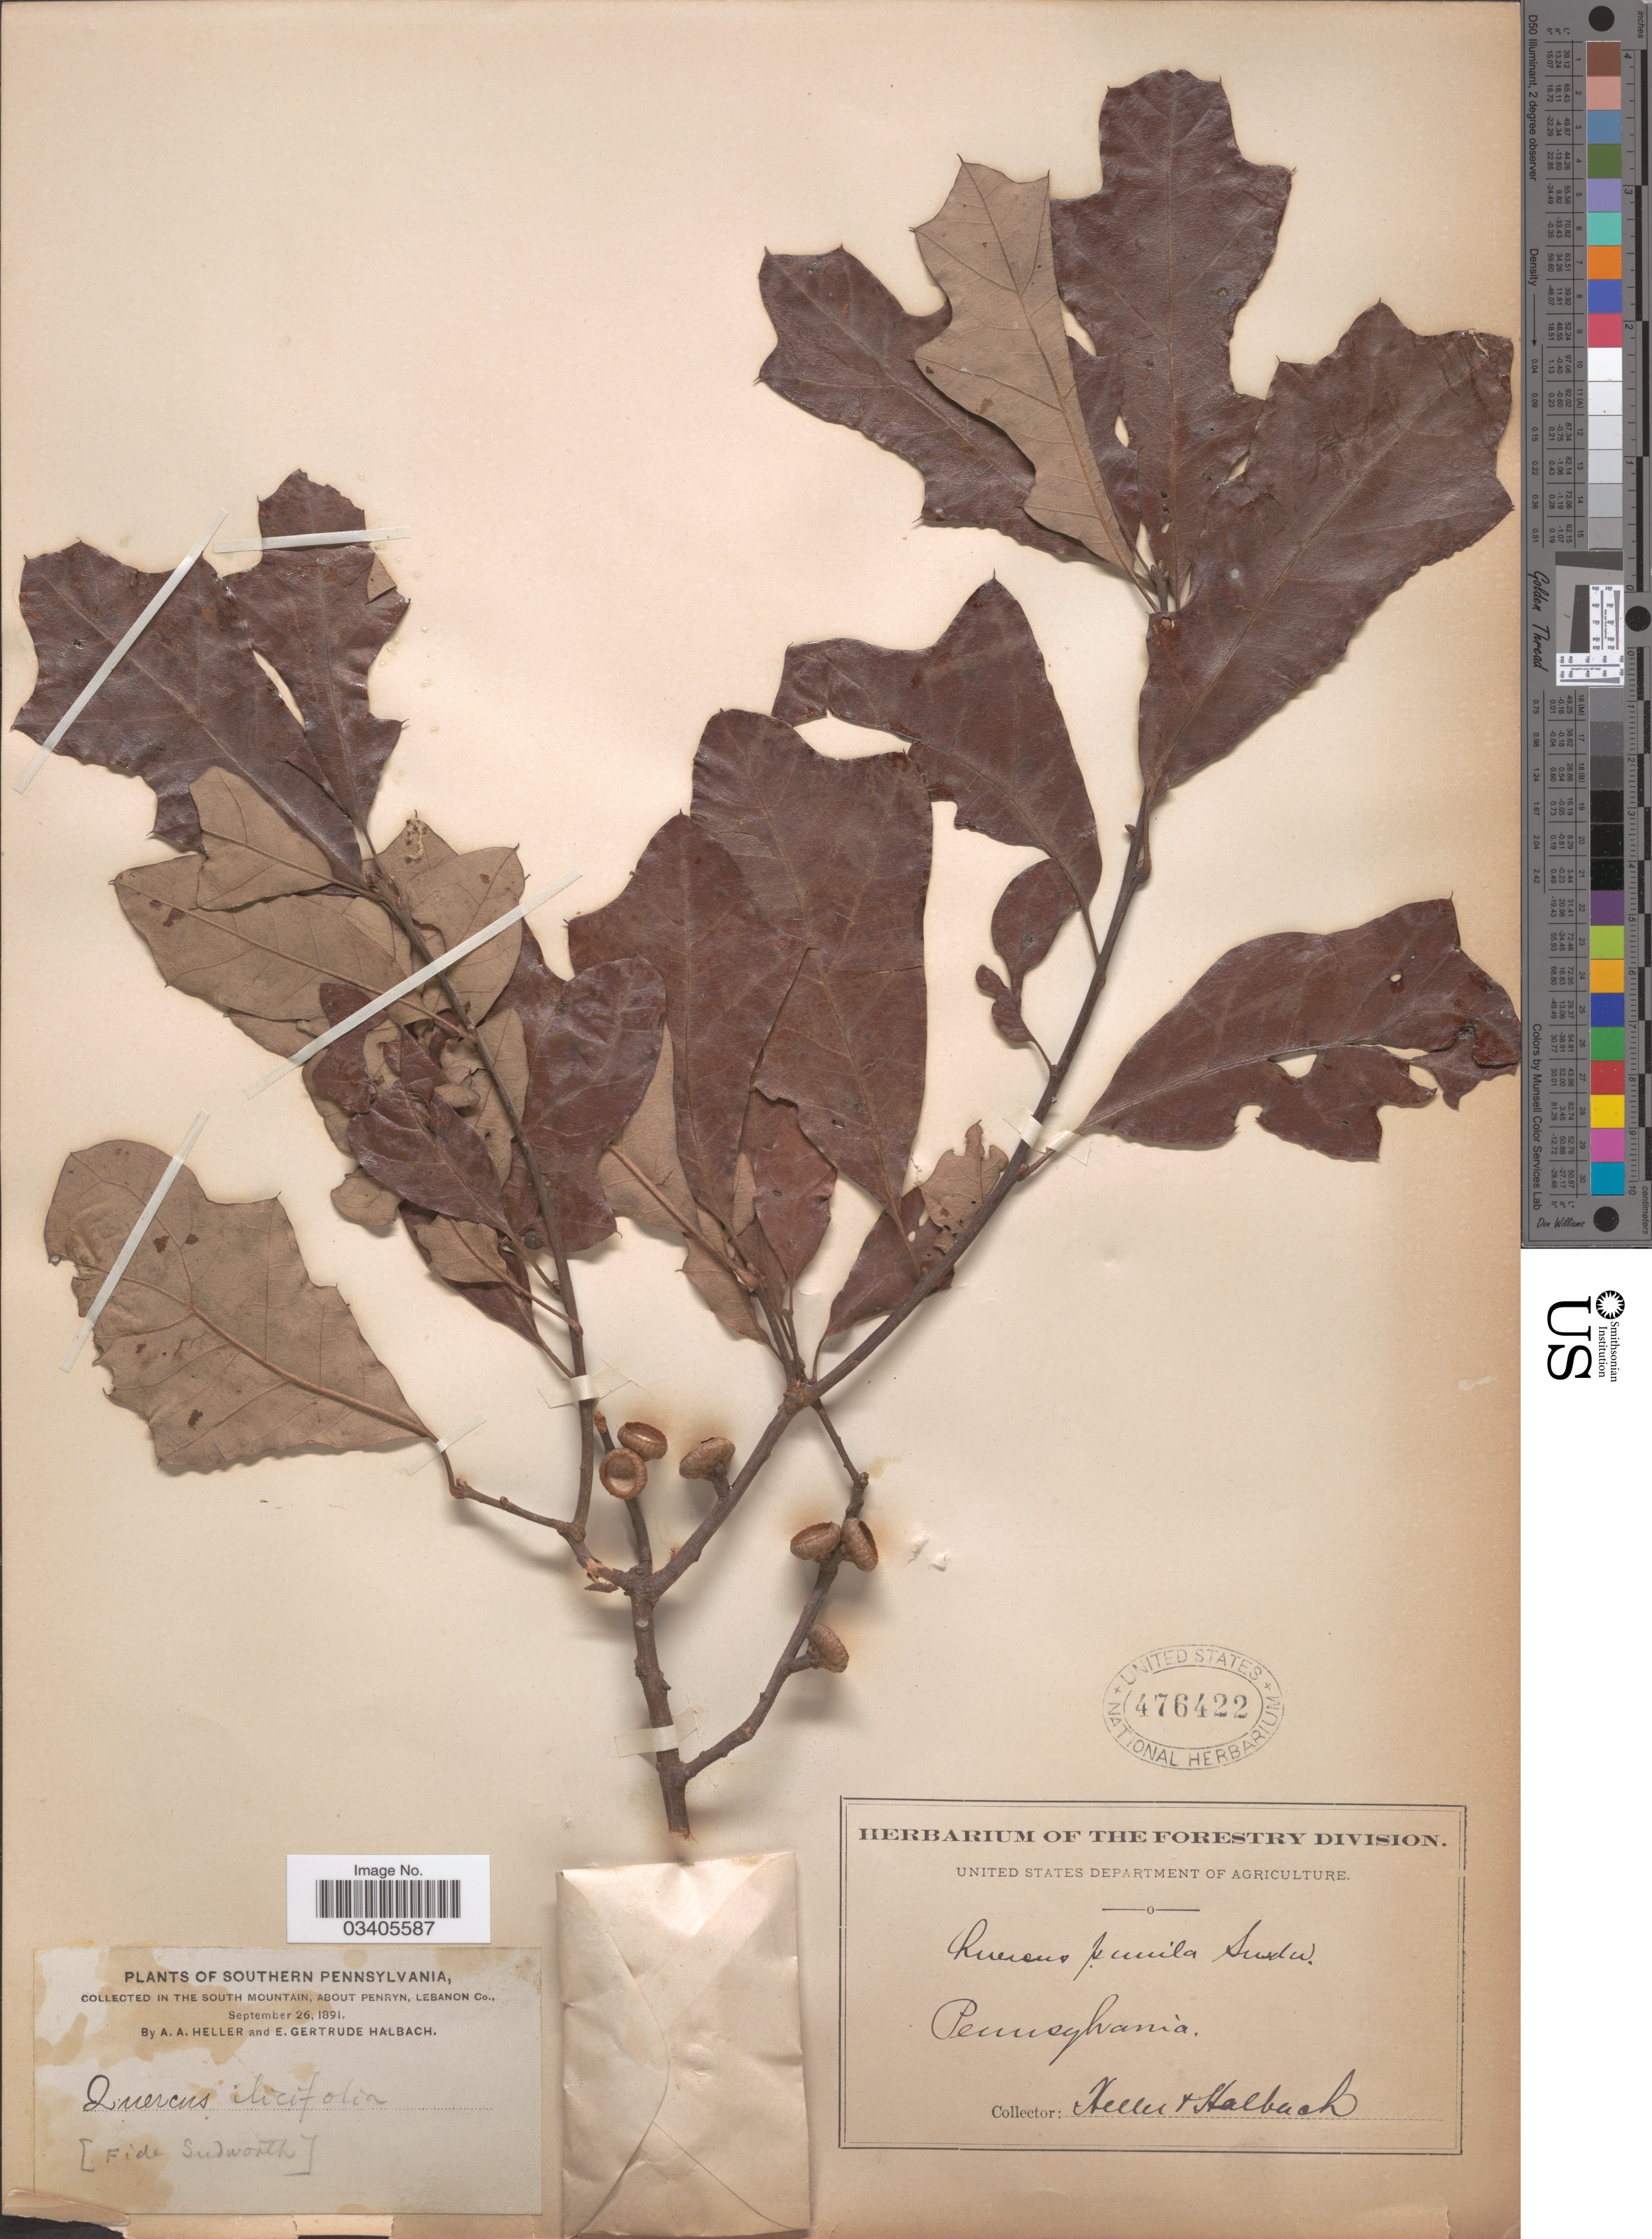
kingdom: Plantae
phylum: Tracheophyta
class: Magnoliopsida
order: Fagales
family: Fagaceae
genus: Quercus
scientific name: Quercus ilicifolia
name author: Wangenh.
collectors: A. A. Heller & E. G. Halbach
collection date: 1891-09-26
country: United States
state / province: Pennsylvania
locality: Southern Pennsylvania. In the South mountain, about Penryn, Lebanon Co.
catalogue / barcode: US 476422